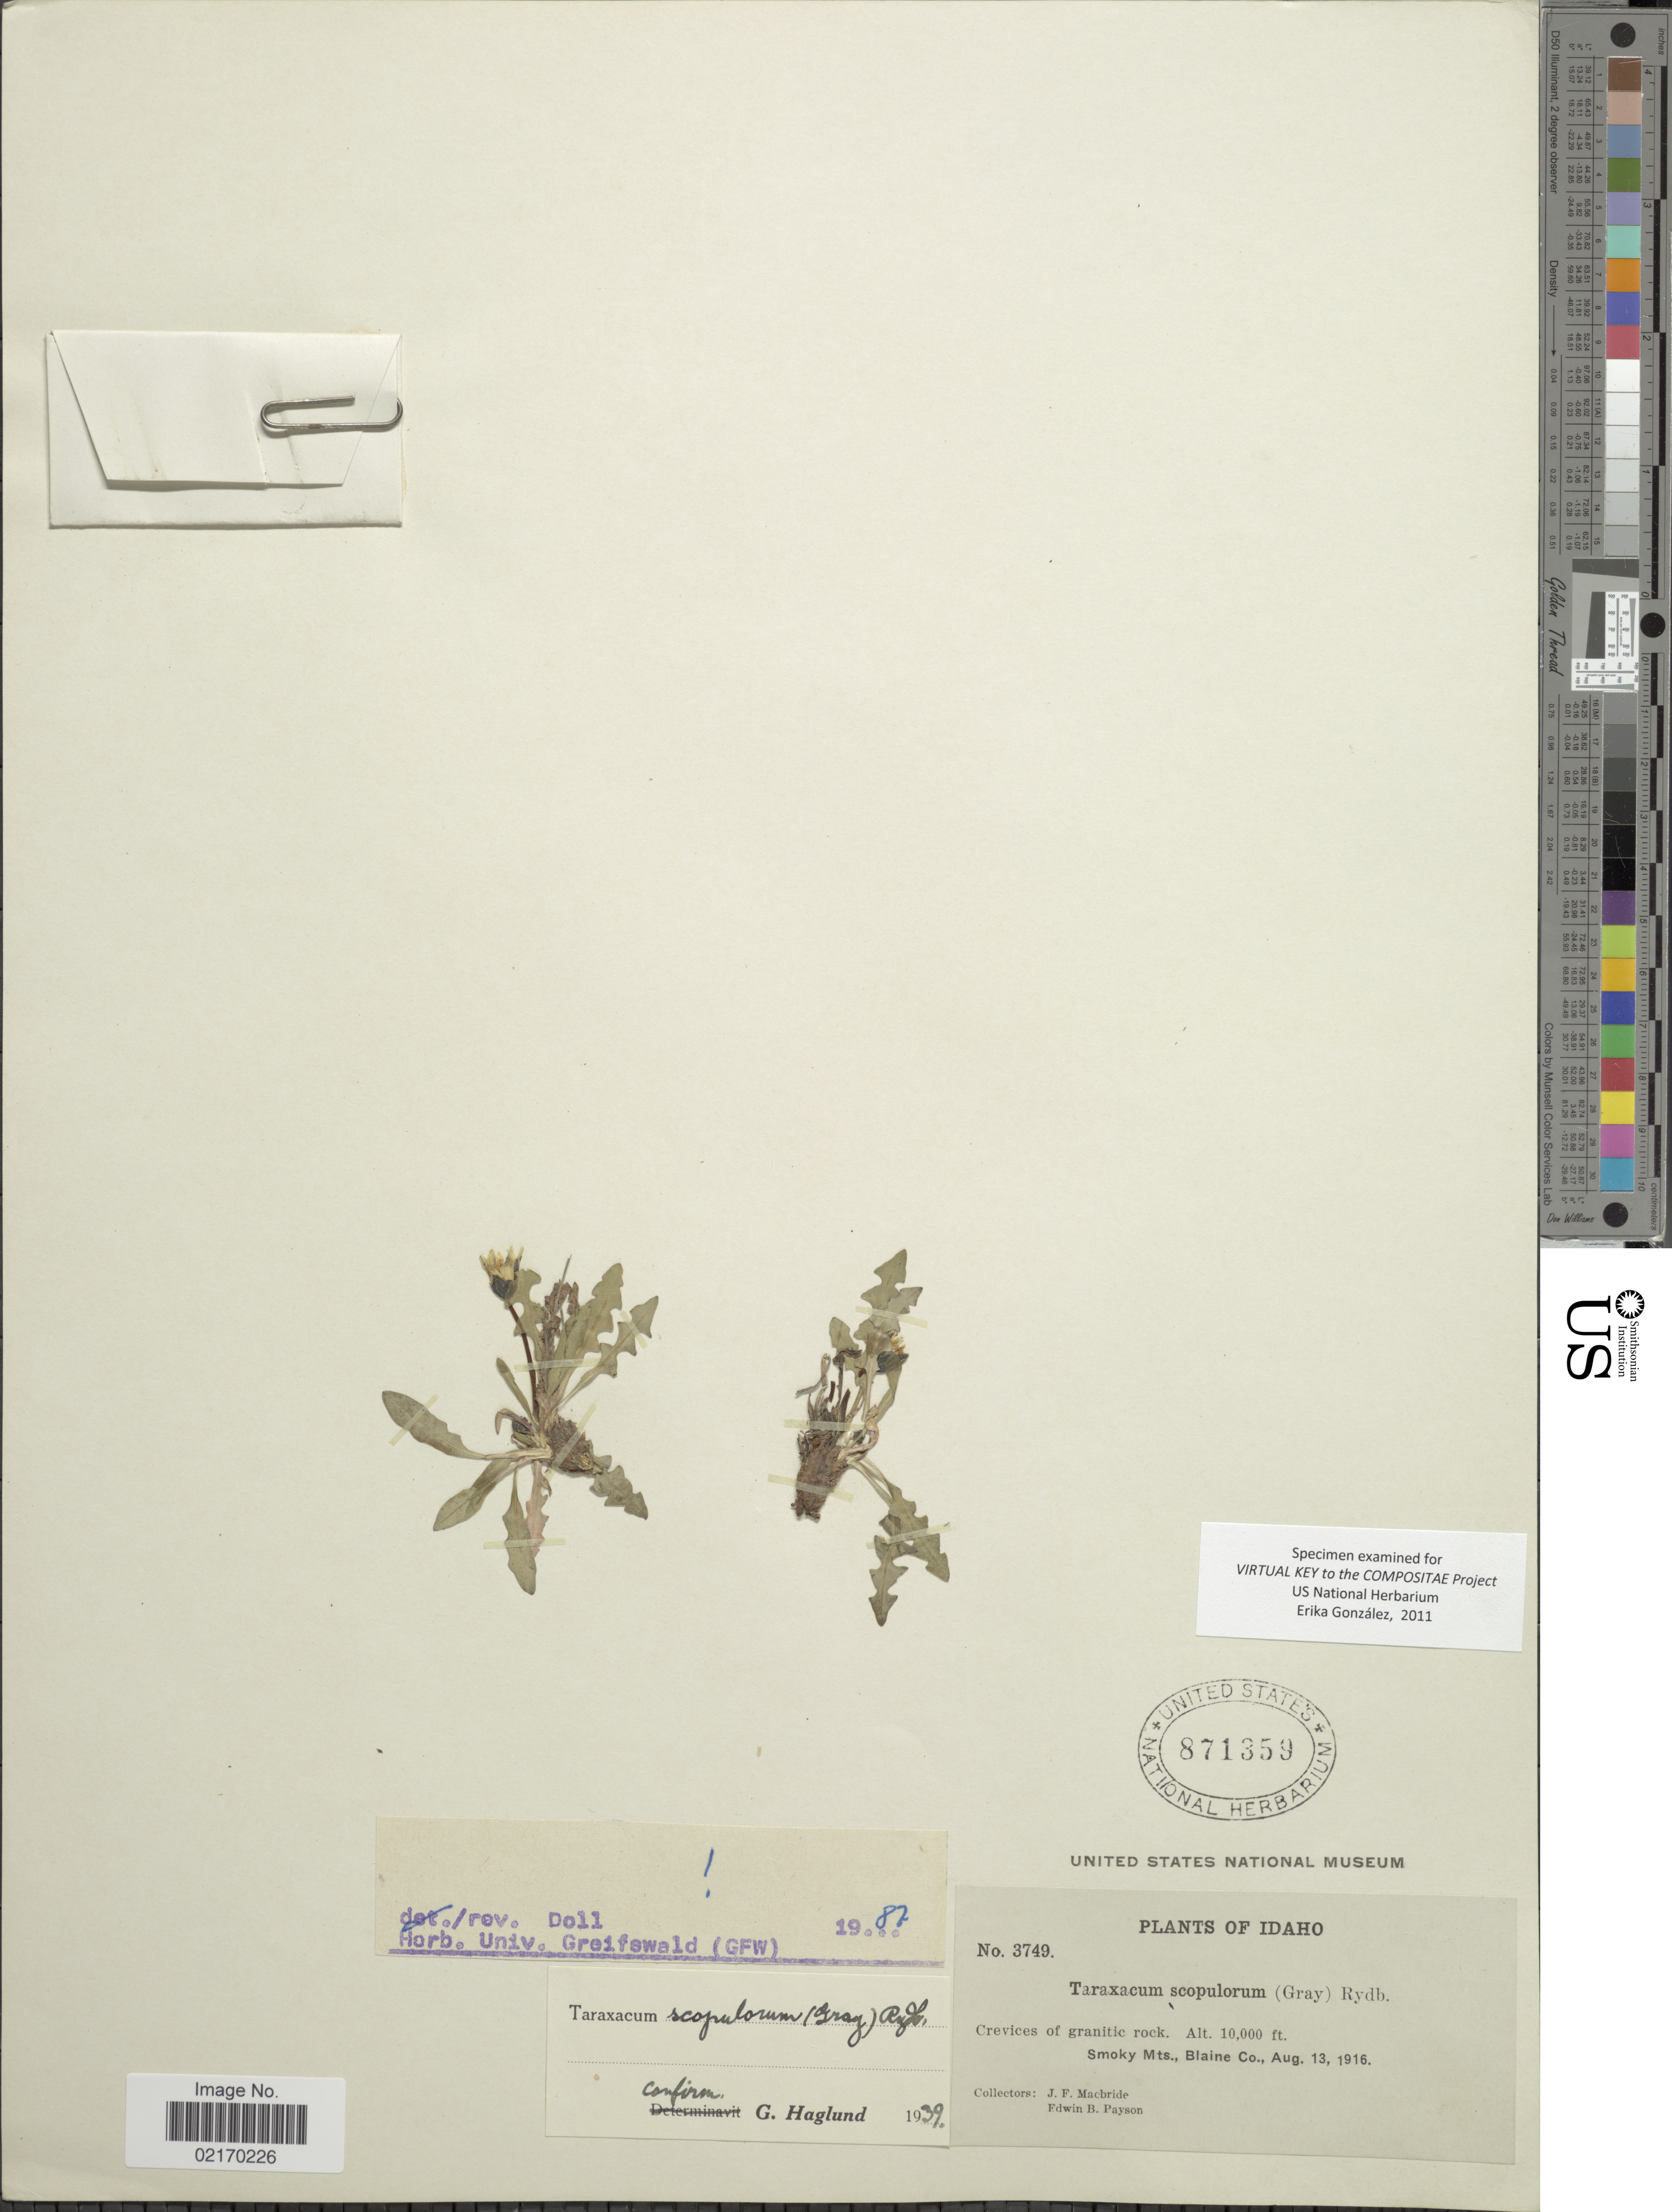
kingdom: Plantae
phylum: Tracheophyta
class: Magnoliopsida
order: Asterales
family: Asteraceae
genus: Taraxacum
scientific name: Taraxacum scopulorum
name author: (A. Gray) Rydb.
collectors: J. F. Macbride & E. B. Payson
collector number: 3749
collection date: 1916-08-13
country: United States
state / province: Idaho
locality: Smoky Mts., Blaine Co.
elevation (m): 3048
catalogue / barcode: US 871359